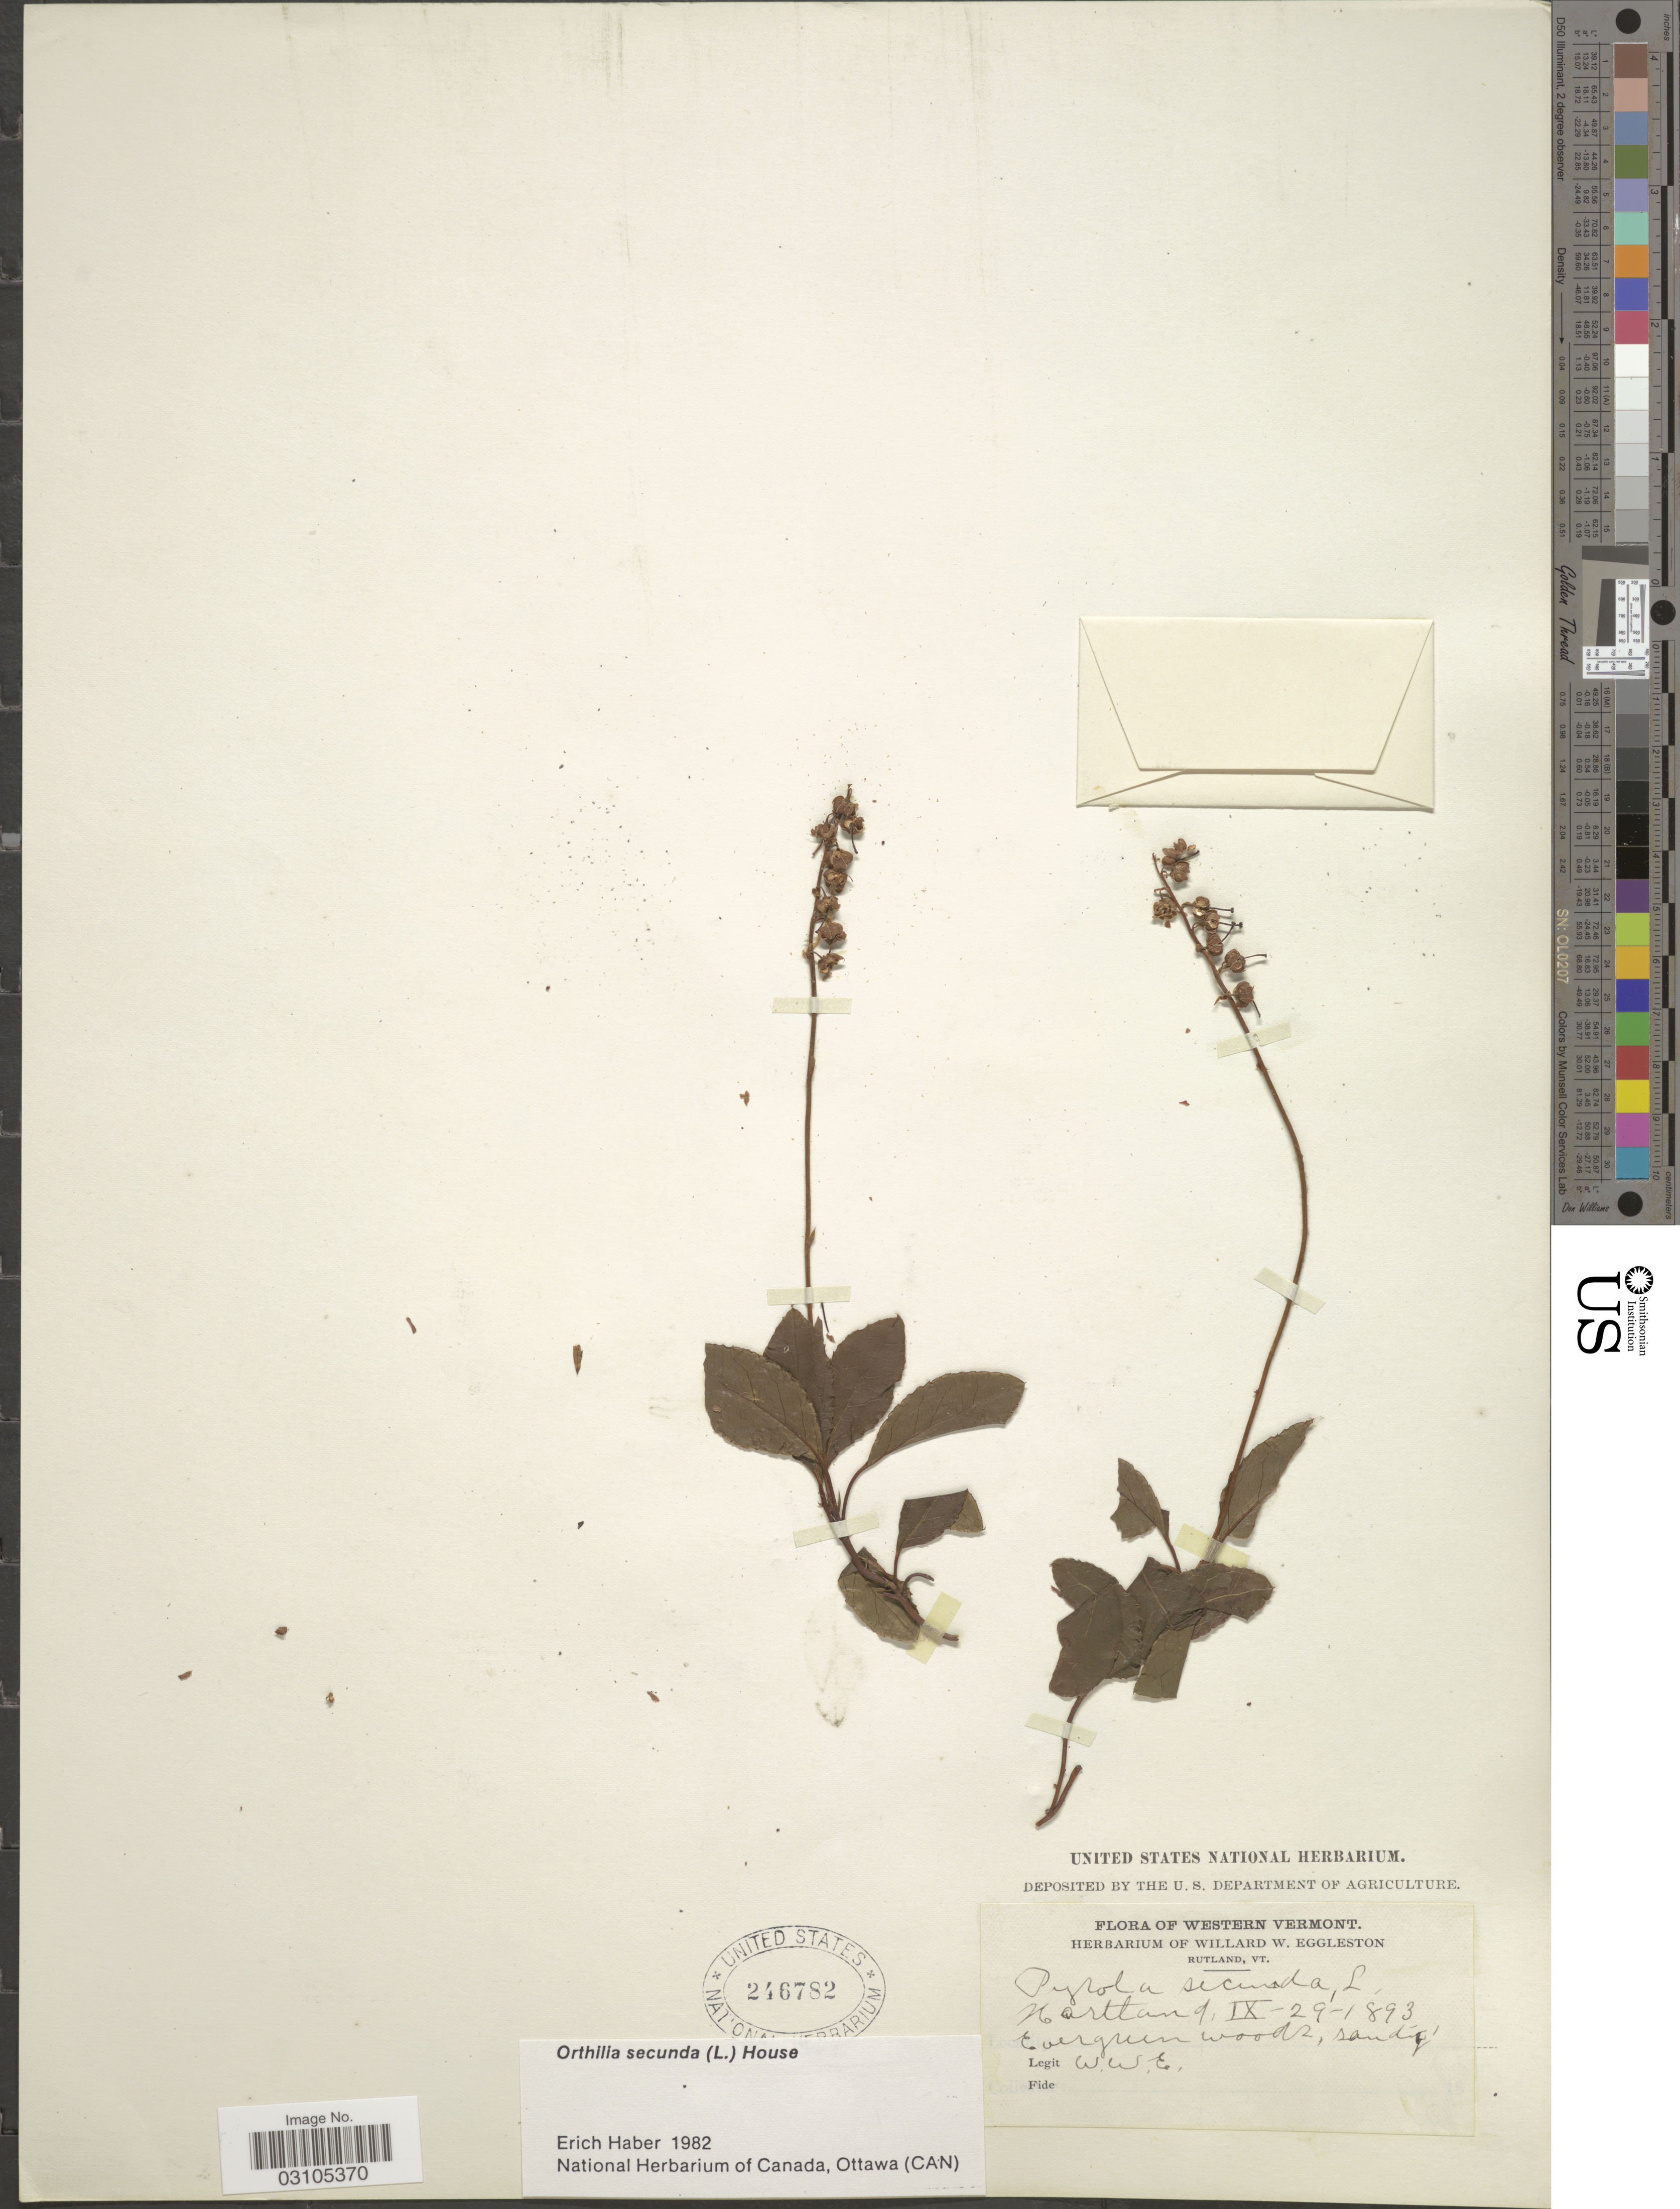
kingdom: Plantae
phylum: Tracheophyta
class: Magnoliopsida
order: Ericales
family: Ericaceae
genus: Orthilia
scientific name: Orthilia secunda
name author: (L.) House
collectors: W. W. Eggleston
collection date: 1893-09-29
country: United States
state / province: Vermont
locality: Western Vermont. Hartland.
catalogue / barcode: US 246782